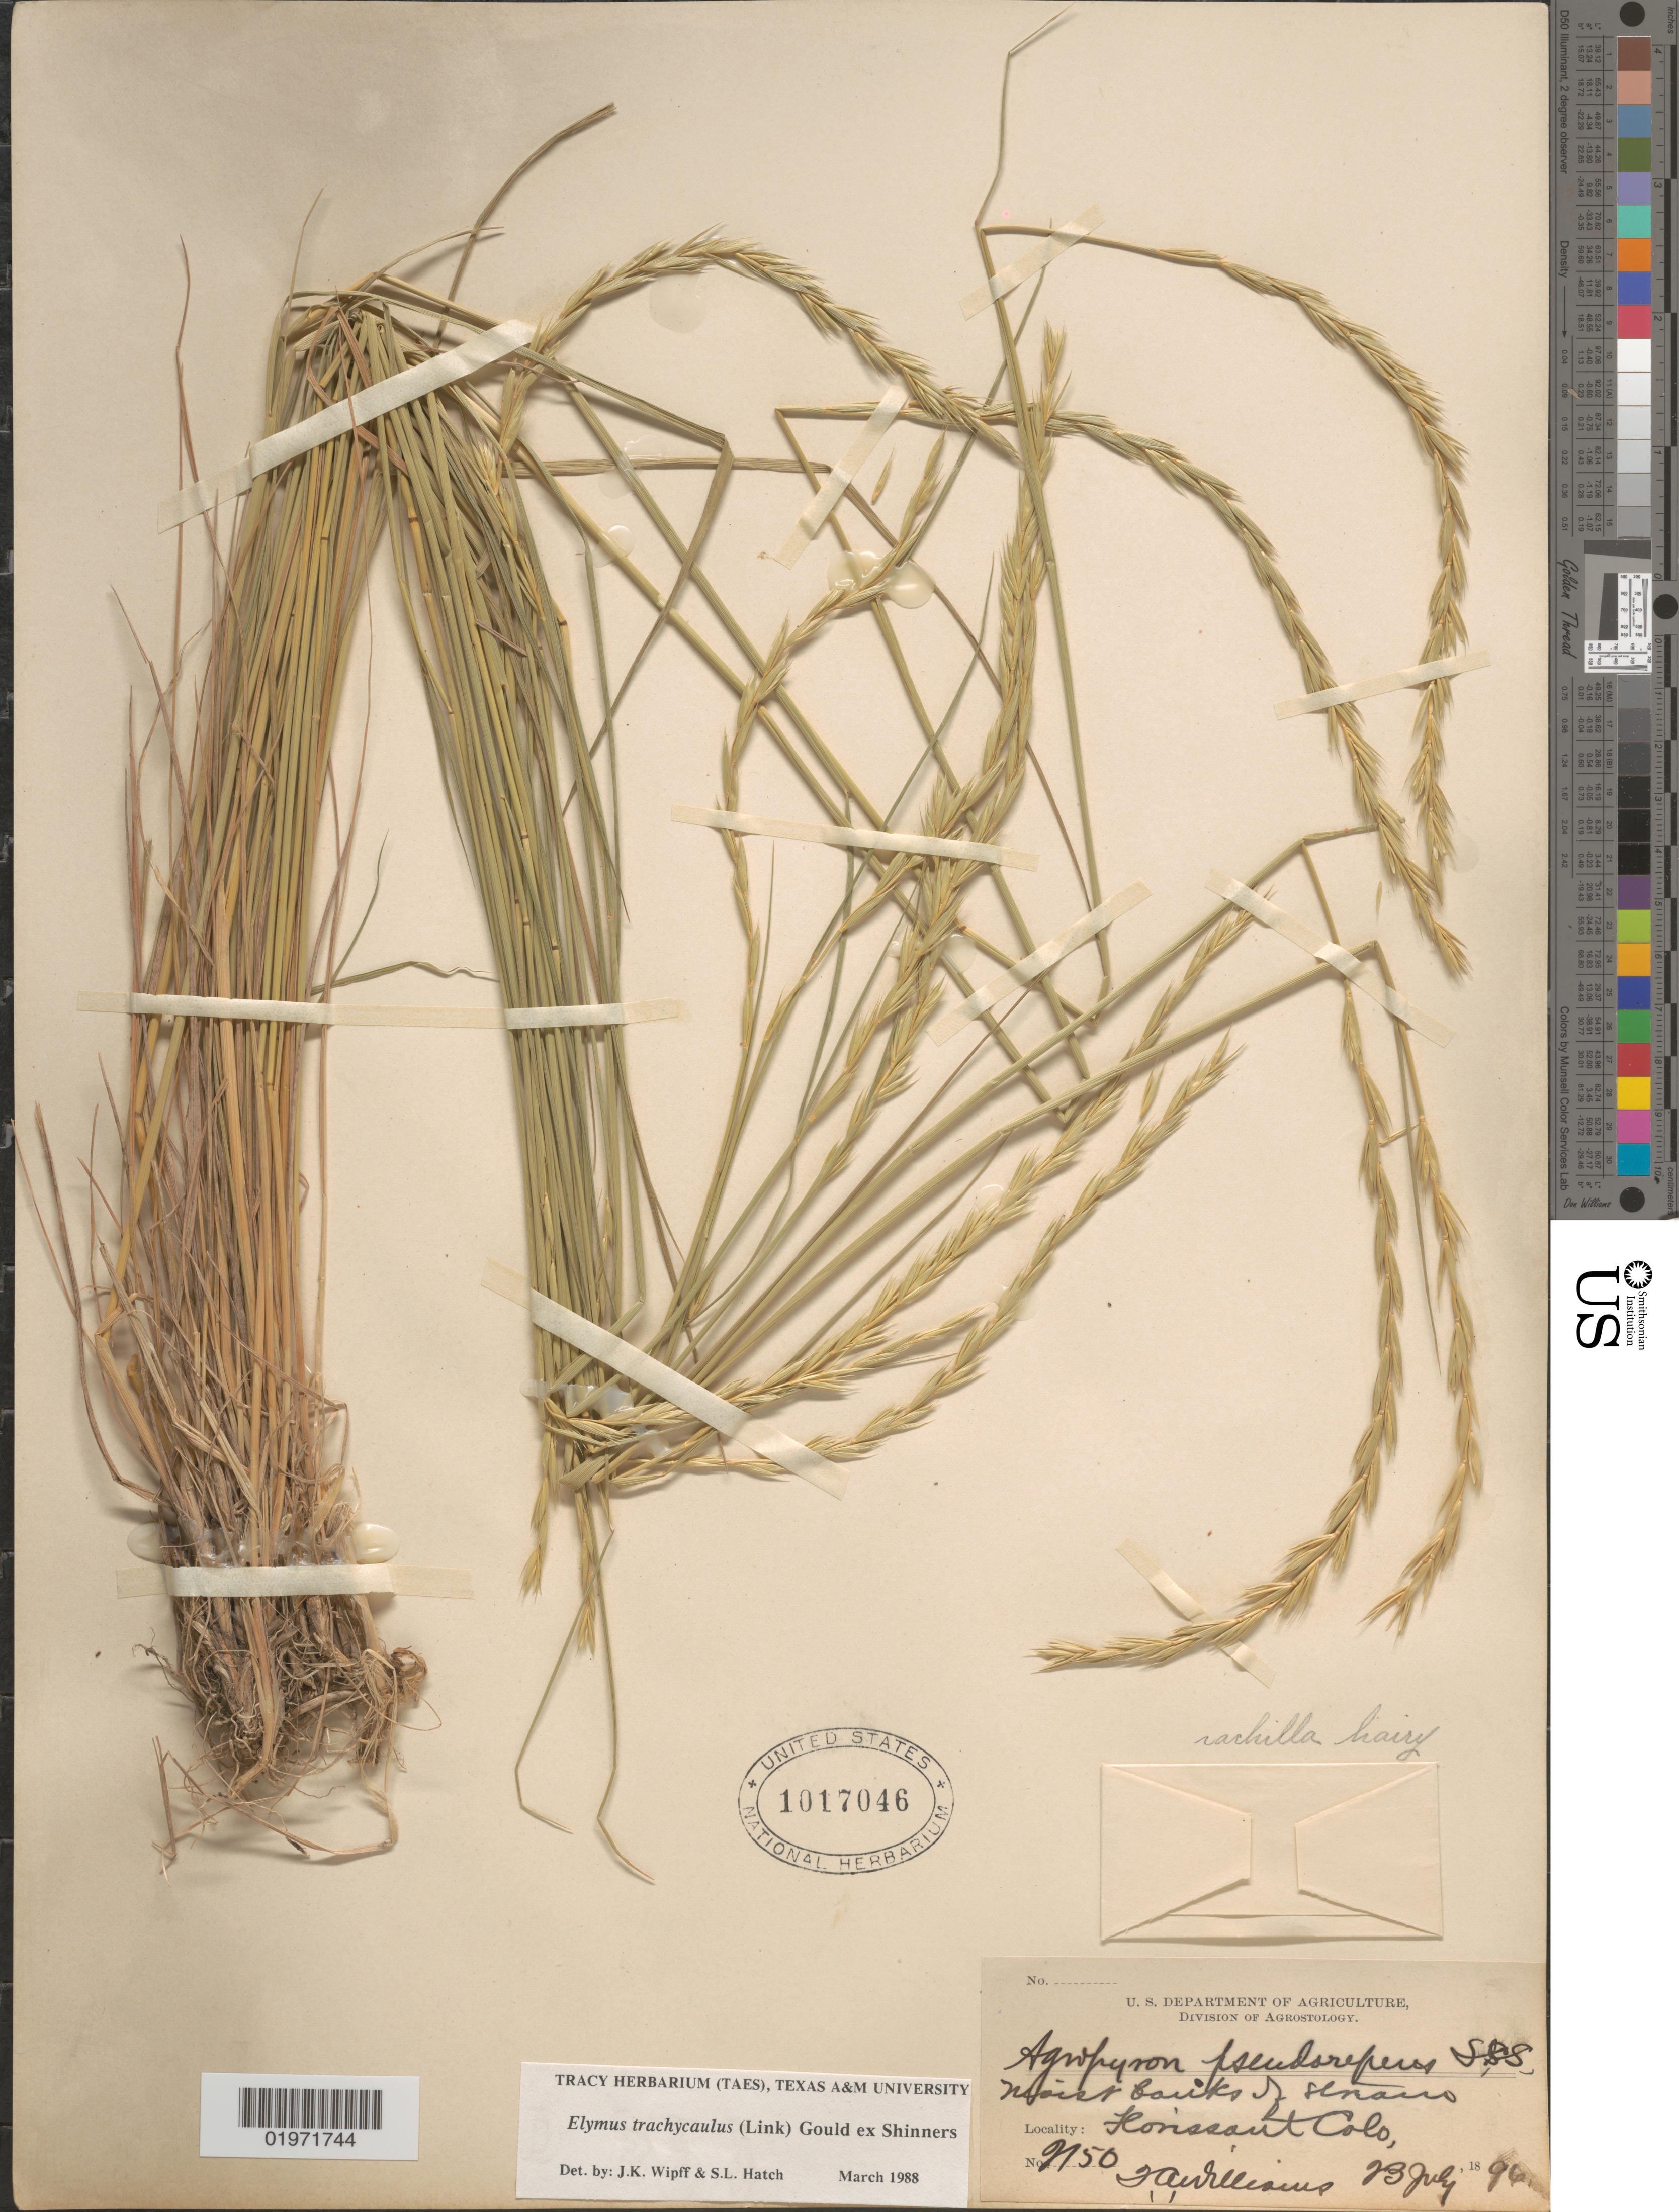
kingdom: Plantae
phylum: Tracheophyta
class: Liliopsida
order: Poales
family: Poaceae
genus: Elymus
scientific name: Elymus trachycaulus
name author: (Link) Gould ex Shinners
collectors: T. Williams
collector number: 2150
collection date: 1896-07-23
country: United States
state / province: Colorado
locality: Florissant.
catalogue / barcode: US 1017046